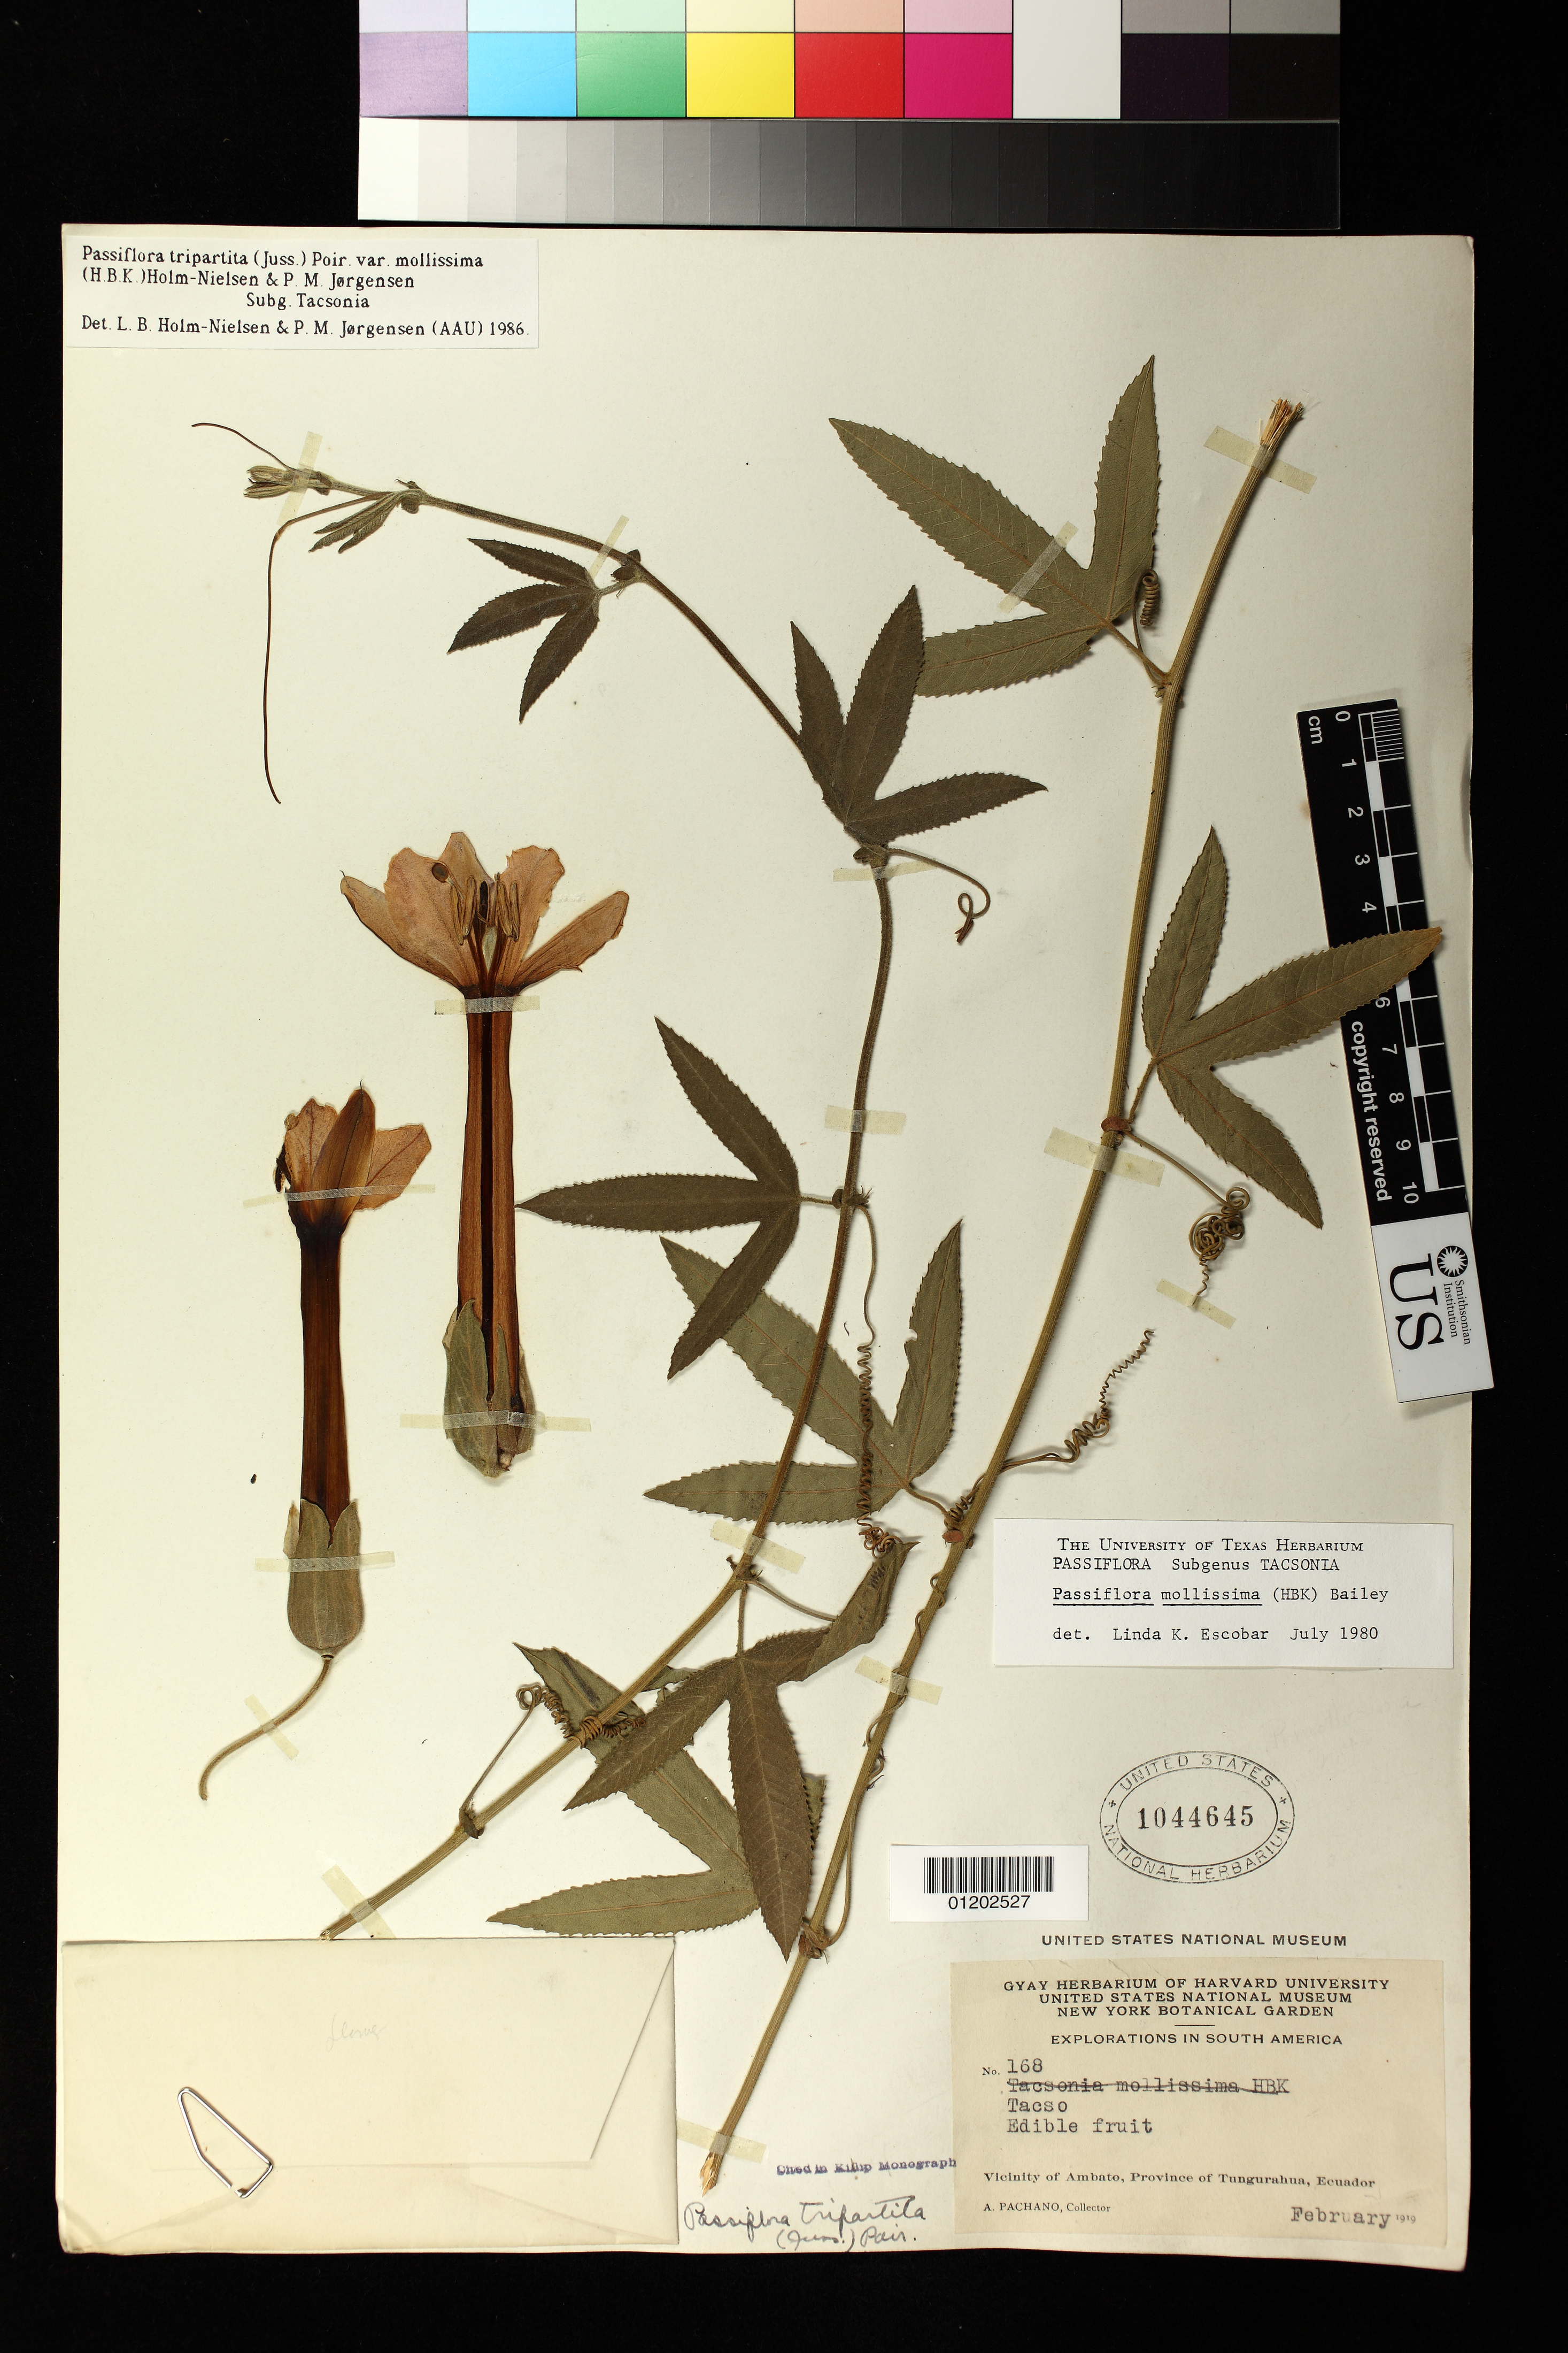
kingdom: Plantae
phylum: Tracheophyta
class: Magnoliopsida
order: Malpighiales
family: Passifloraceae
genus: Passiflora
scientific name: Passiflora mollissima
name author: (Kunth) L.H. Bailey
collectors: A. Pachano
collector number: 168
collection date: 1919-02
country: Ecuador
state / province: Tungurahua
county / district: Ambato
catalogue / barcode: US 1044645